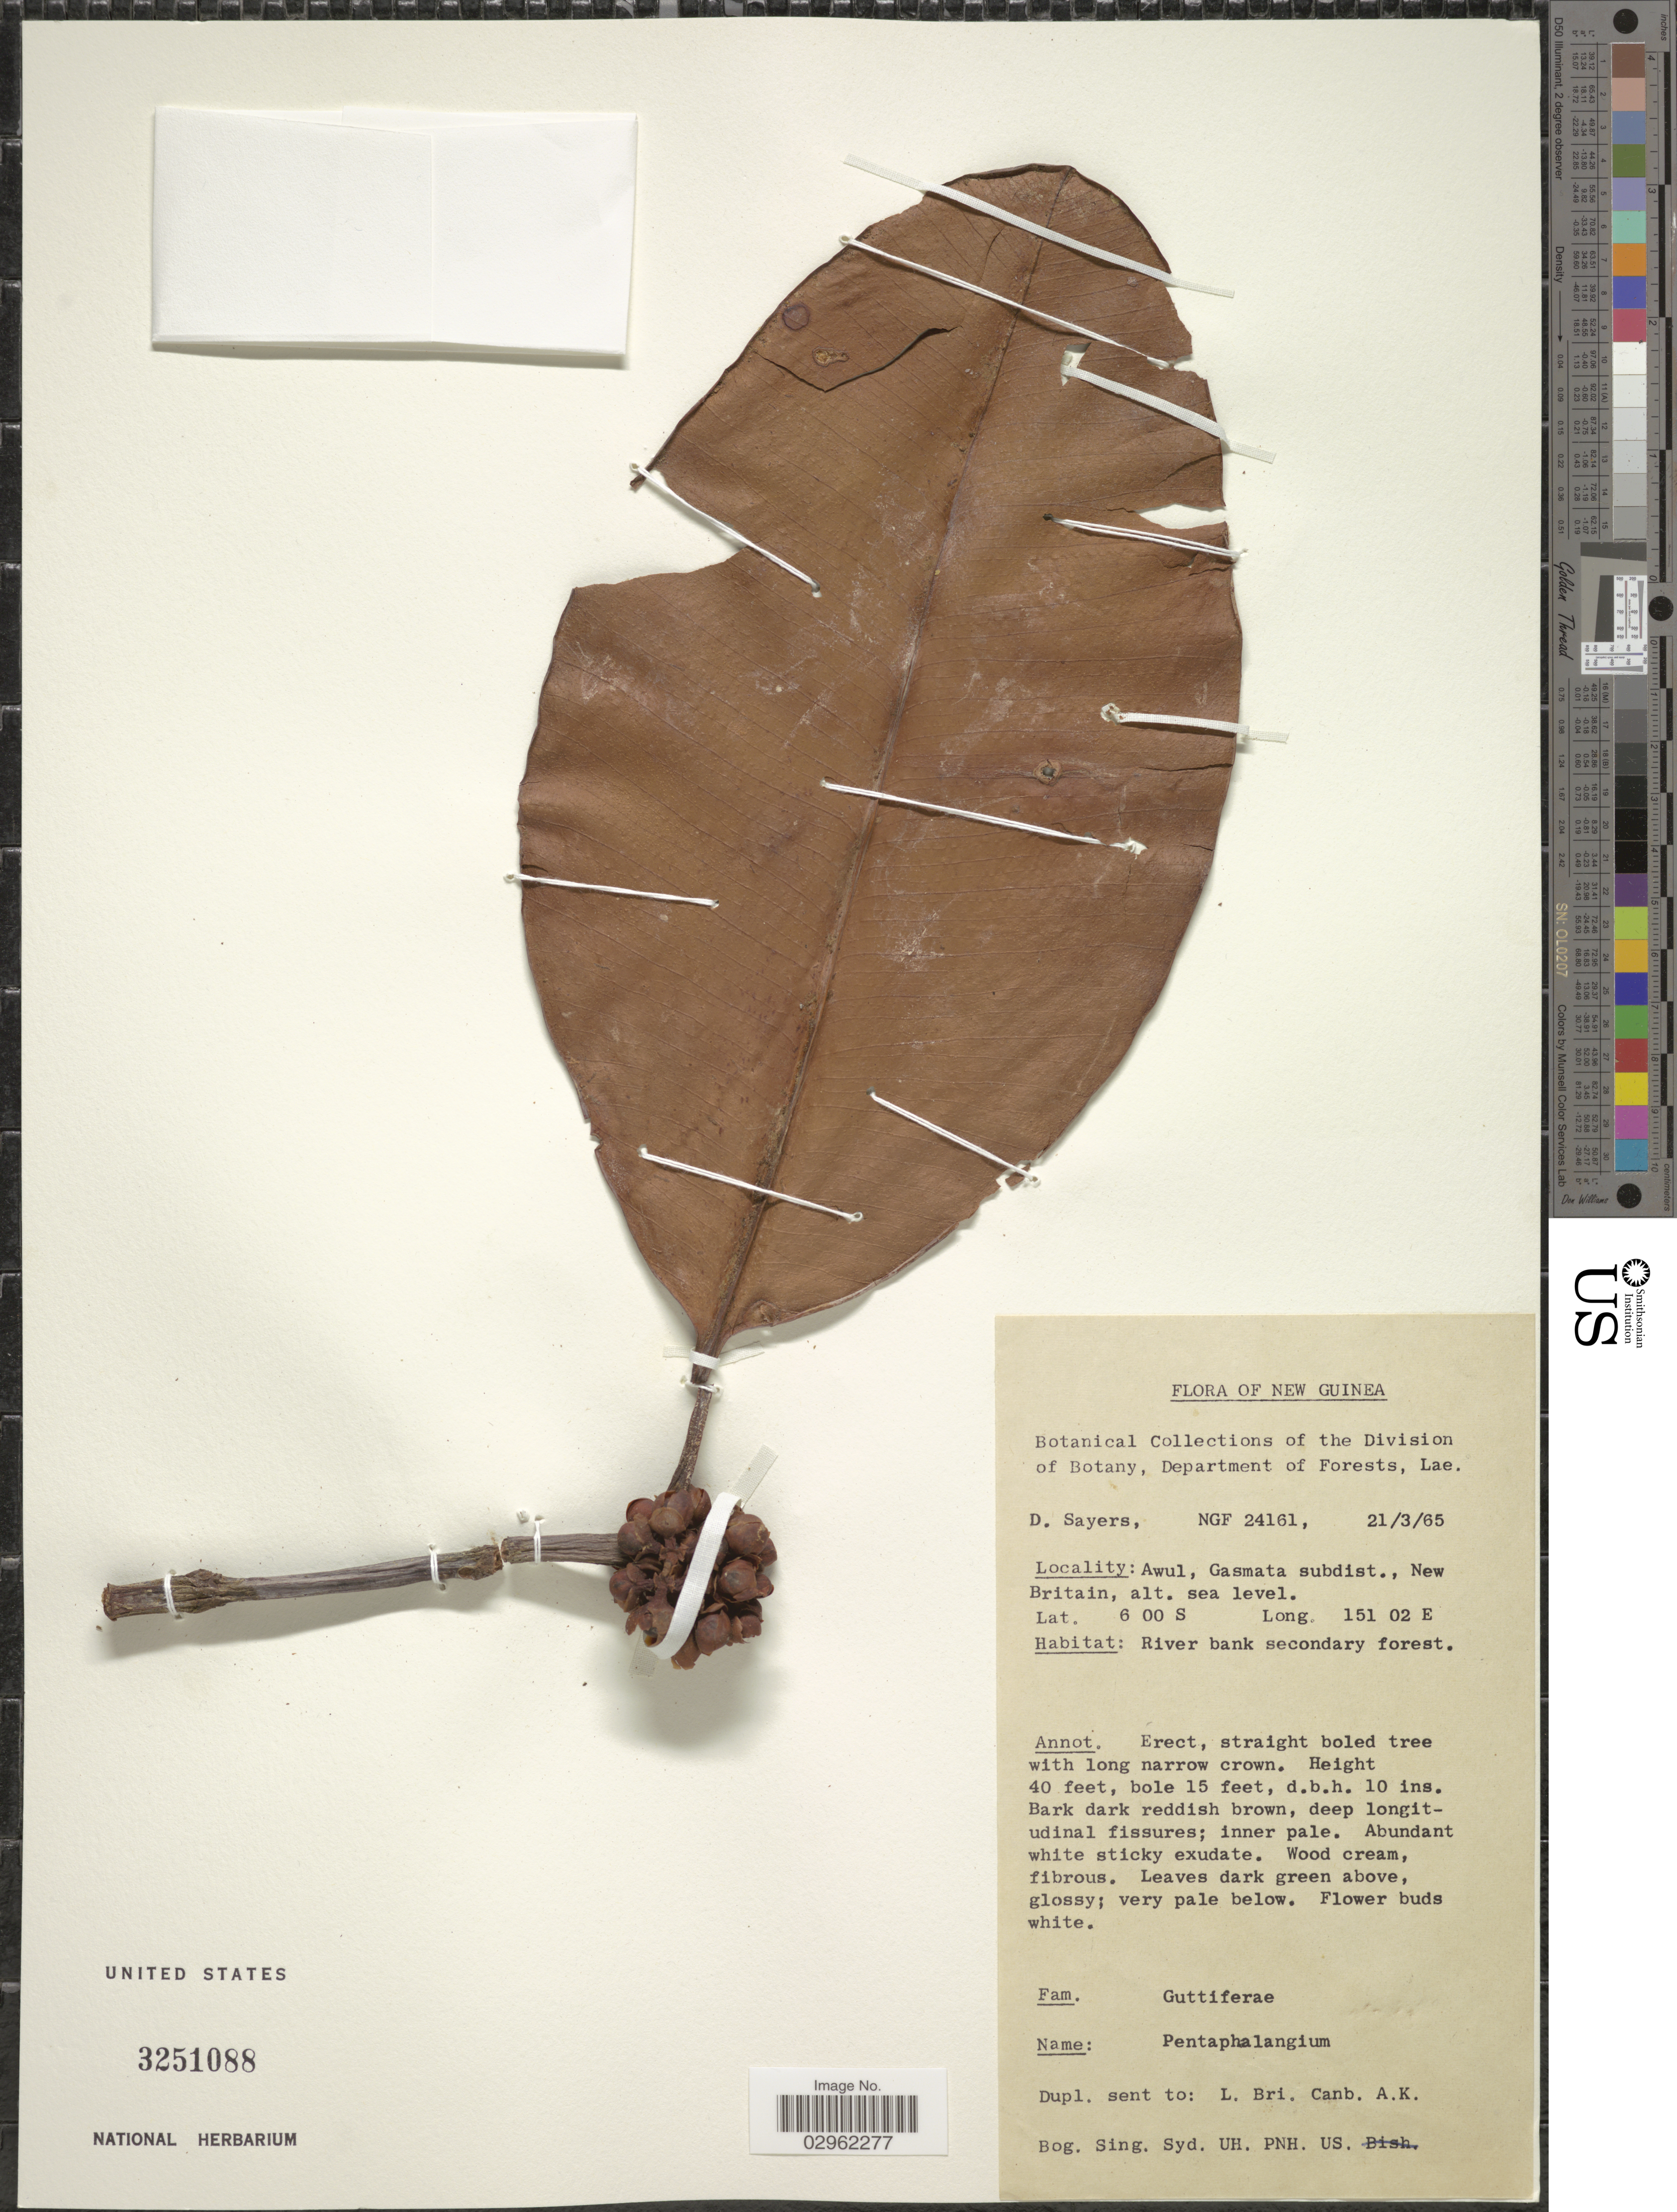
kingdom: Plantae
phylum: Tracheophyta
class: Magnoliopsida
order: Malpighiales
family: Clusiaceae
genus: Garcinia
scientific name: Garcinia latissima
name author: Miq.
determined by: Stevens, P. F.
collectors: D. Sayers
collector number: NGF 24161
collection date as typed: Transcribed d/m/y: 21/3/65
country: Papua New Guinea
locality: New Guinea. Awul, Gasmata subdist., New Britain.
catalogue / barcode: US 3251088